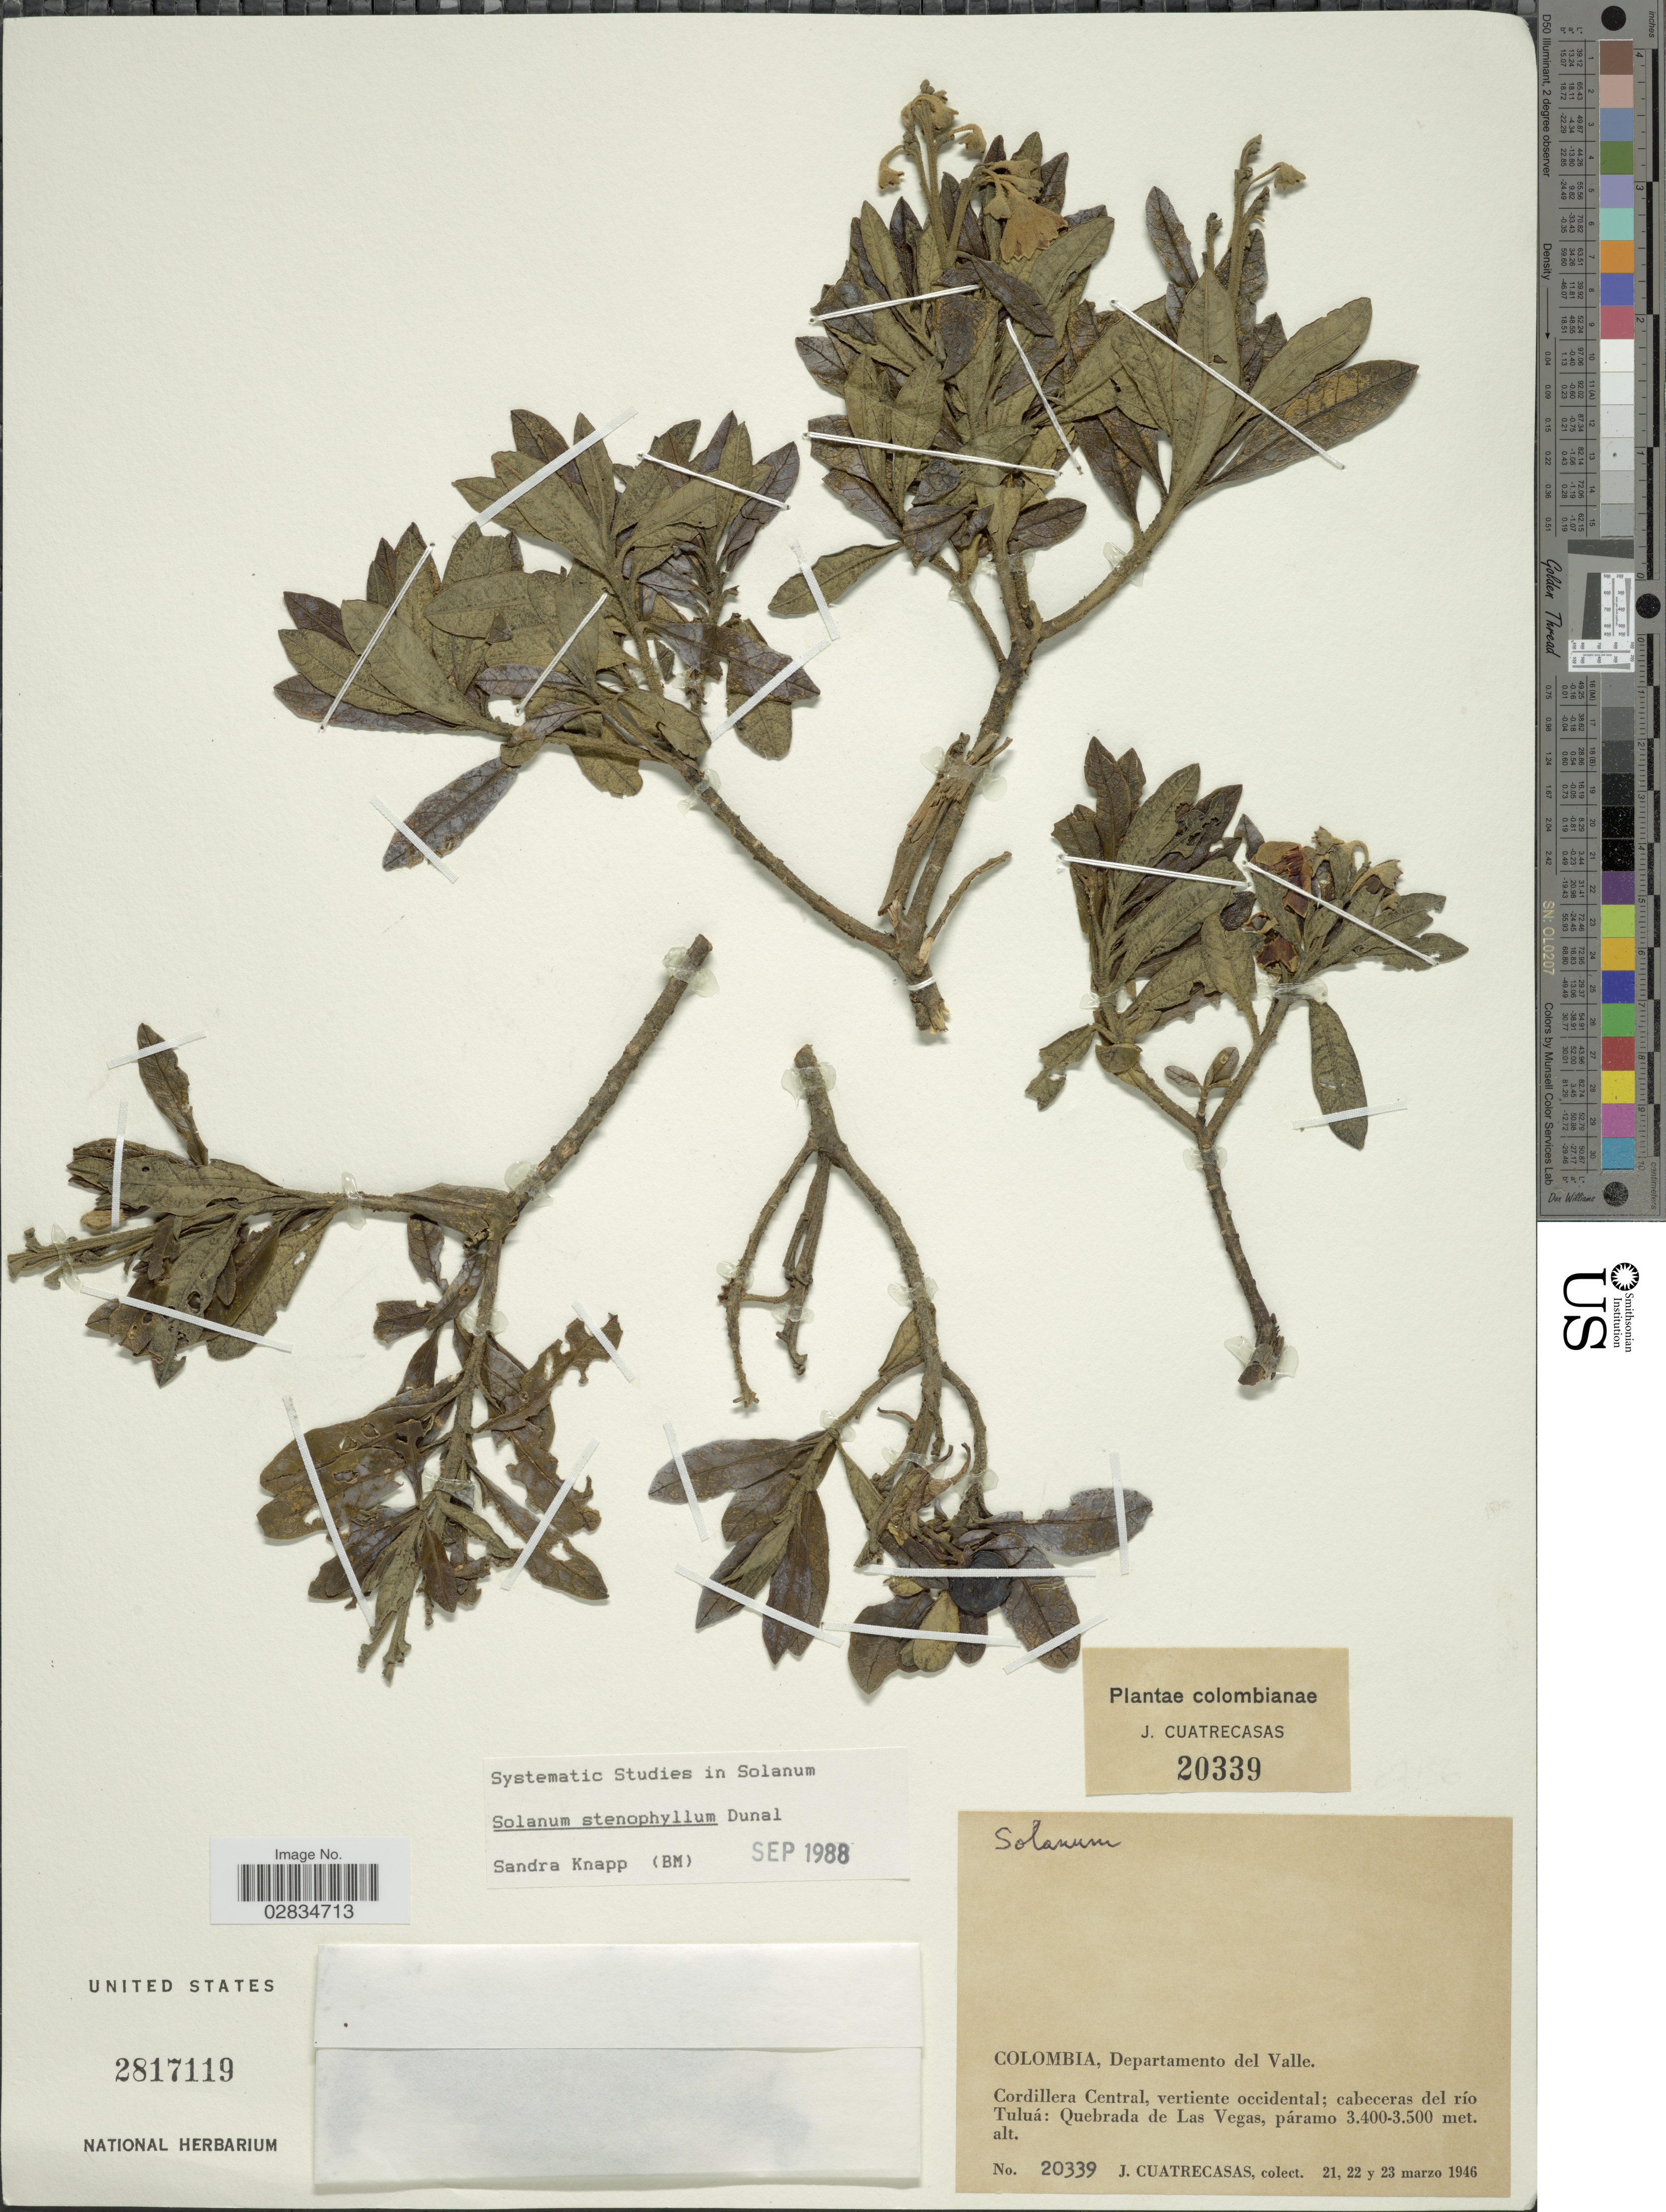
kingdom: Plantae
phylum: Tracheophyta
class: Magnoliopsida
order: Solanales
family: Solanaceae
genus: Solanum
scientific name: Solanum stenophyllum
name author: Dunal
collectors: J. Cuatrecasas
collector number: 20339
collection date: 1946-03-21/1946-03-23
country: Colombia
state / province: Valle del Cauca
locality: Departamento del Valle, Cordillera Central, vertiente occidental; cabeceras del río Tuluá: Quebrada de Las Vegas, páramo.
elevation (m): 3400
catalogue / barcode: US 2817119